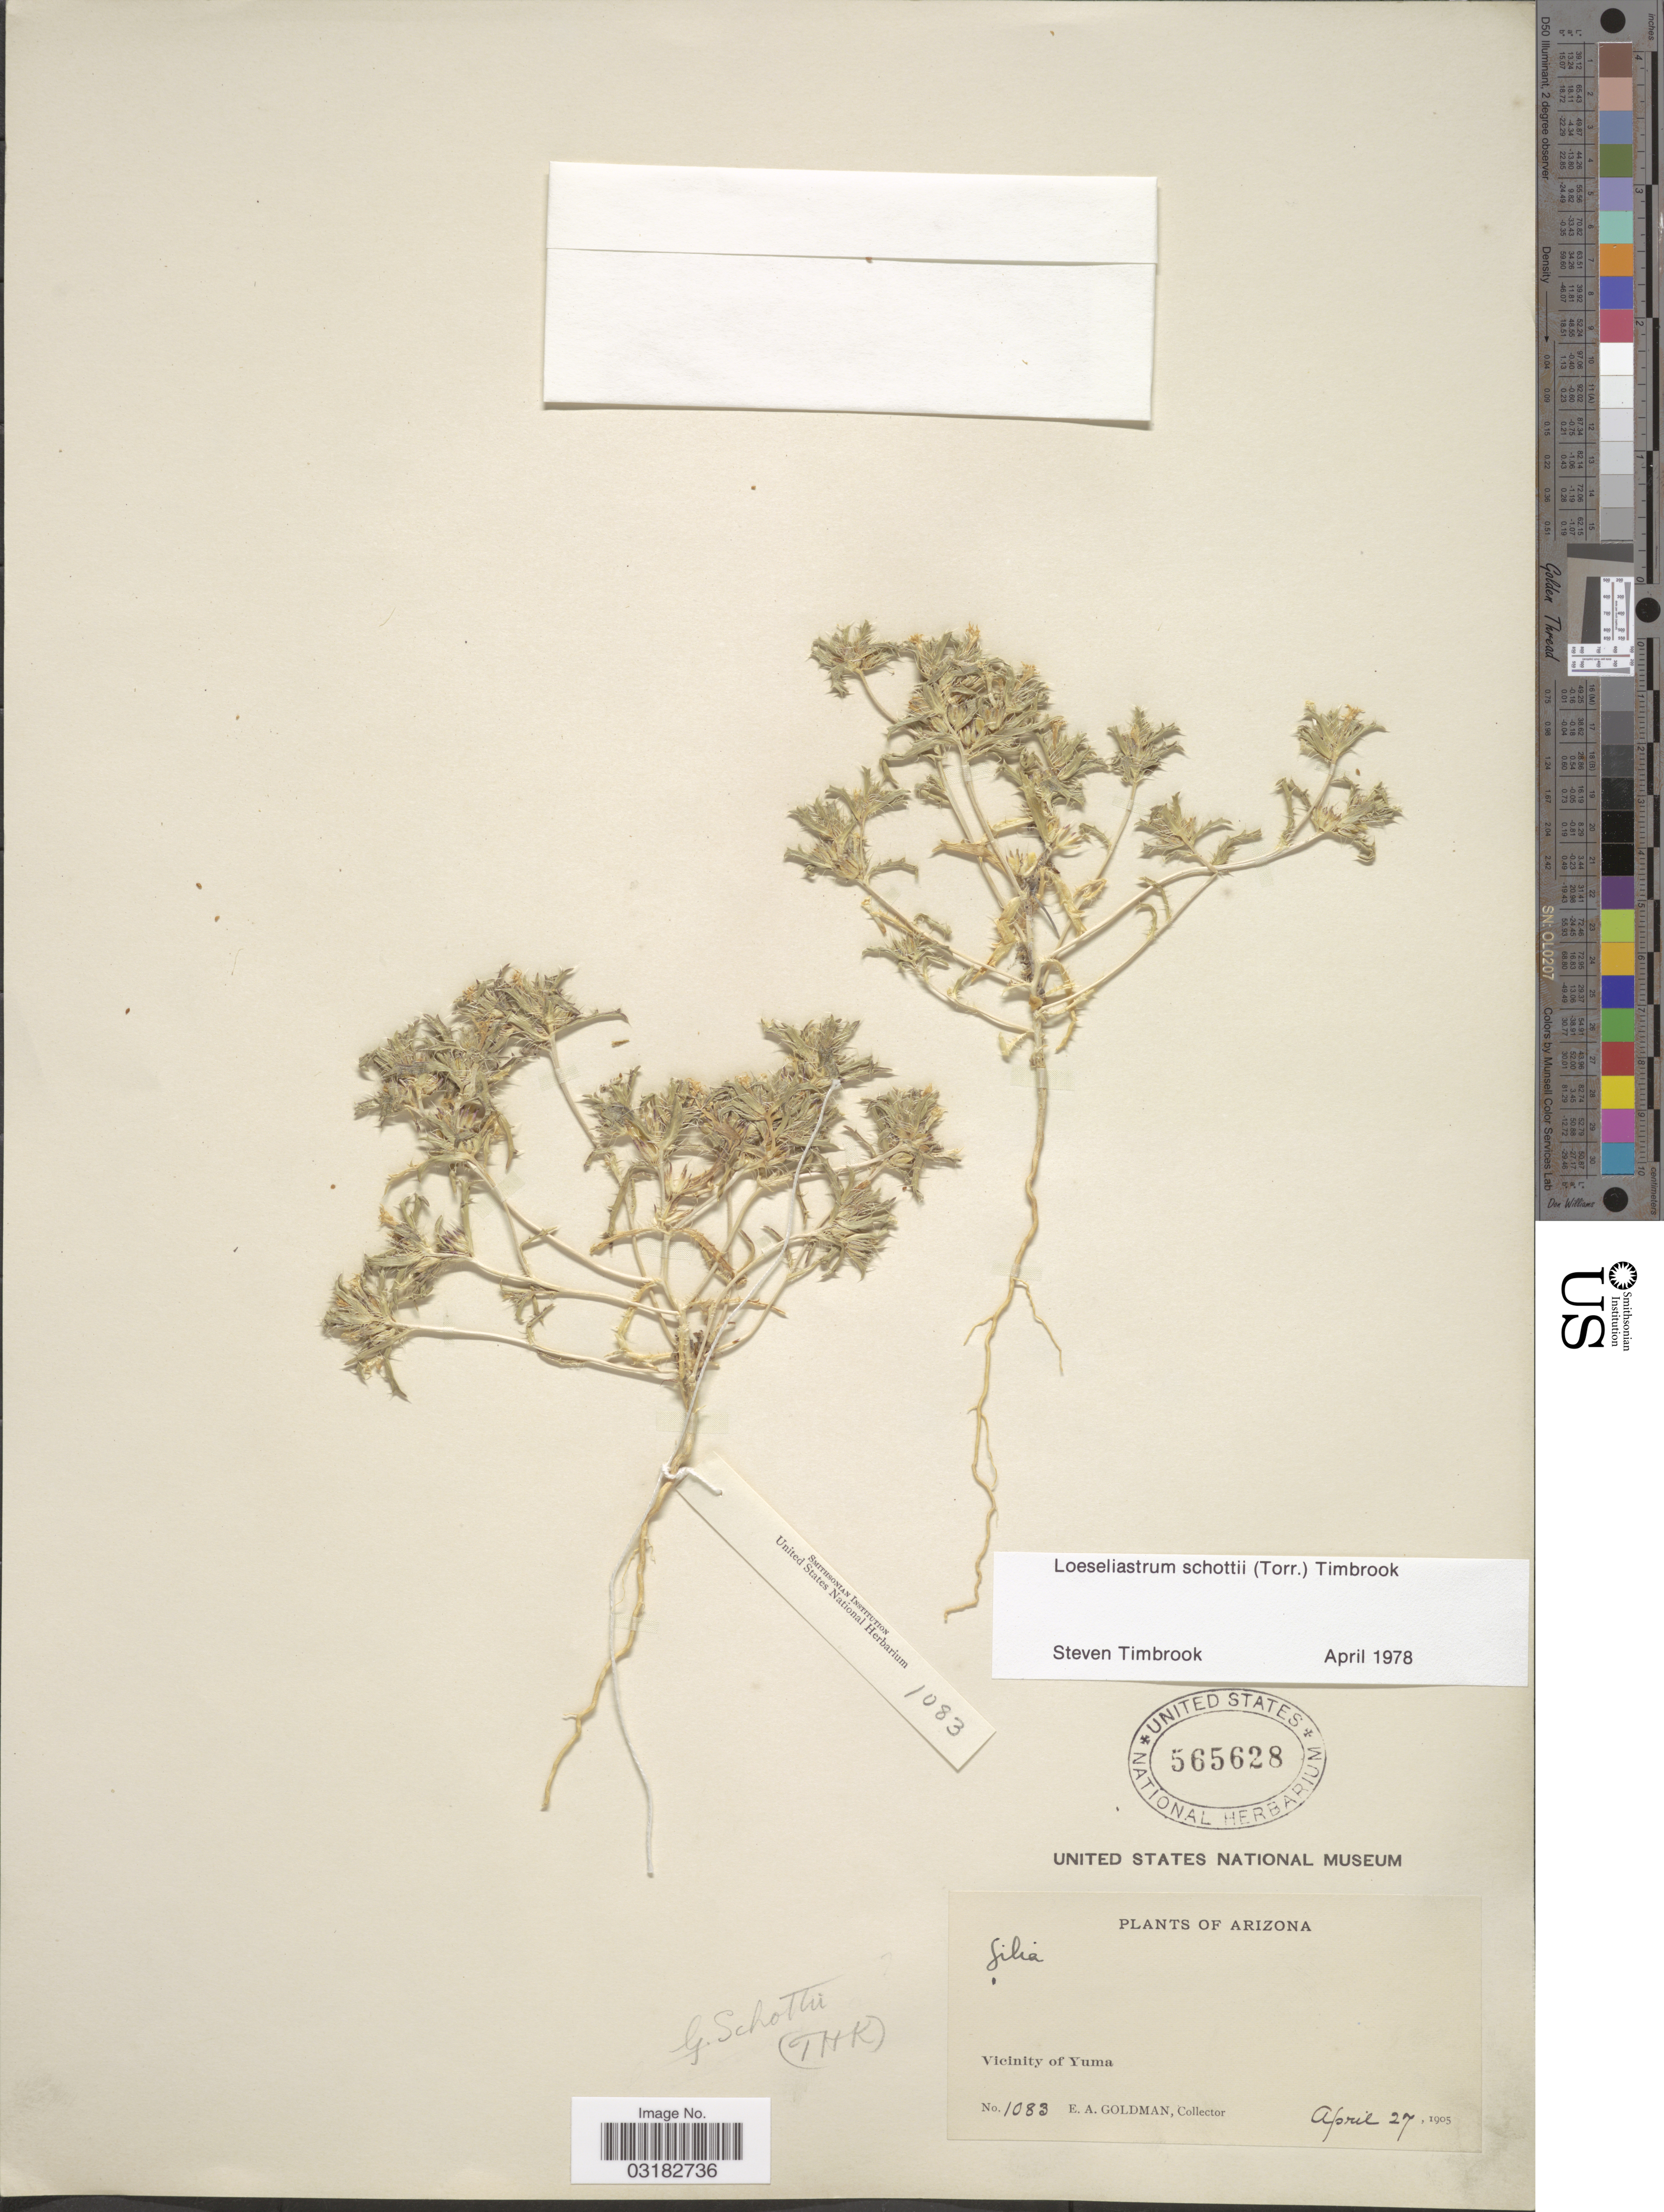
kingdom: Plantae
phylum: Tracheophyta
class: Magnoliopsida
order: Ericales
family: Polemoniaceae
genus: Loeseliastrum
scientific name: Loeseliastrum schottii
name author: (Torr.) Timbrook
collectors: E. A. Goldman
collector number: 1083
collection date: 1905-04-27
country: United States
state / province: Arizona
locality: Vicinity of Yuma.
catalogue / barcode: US 565628